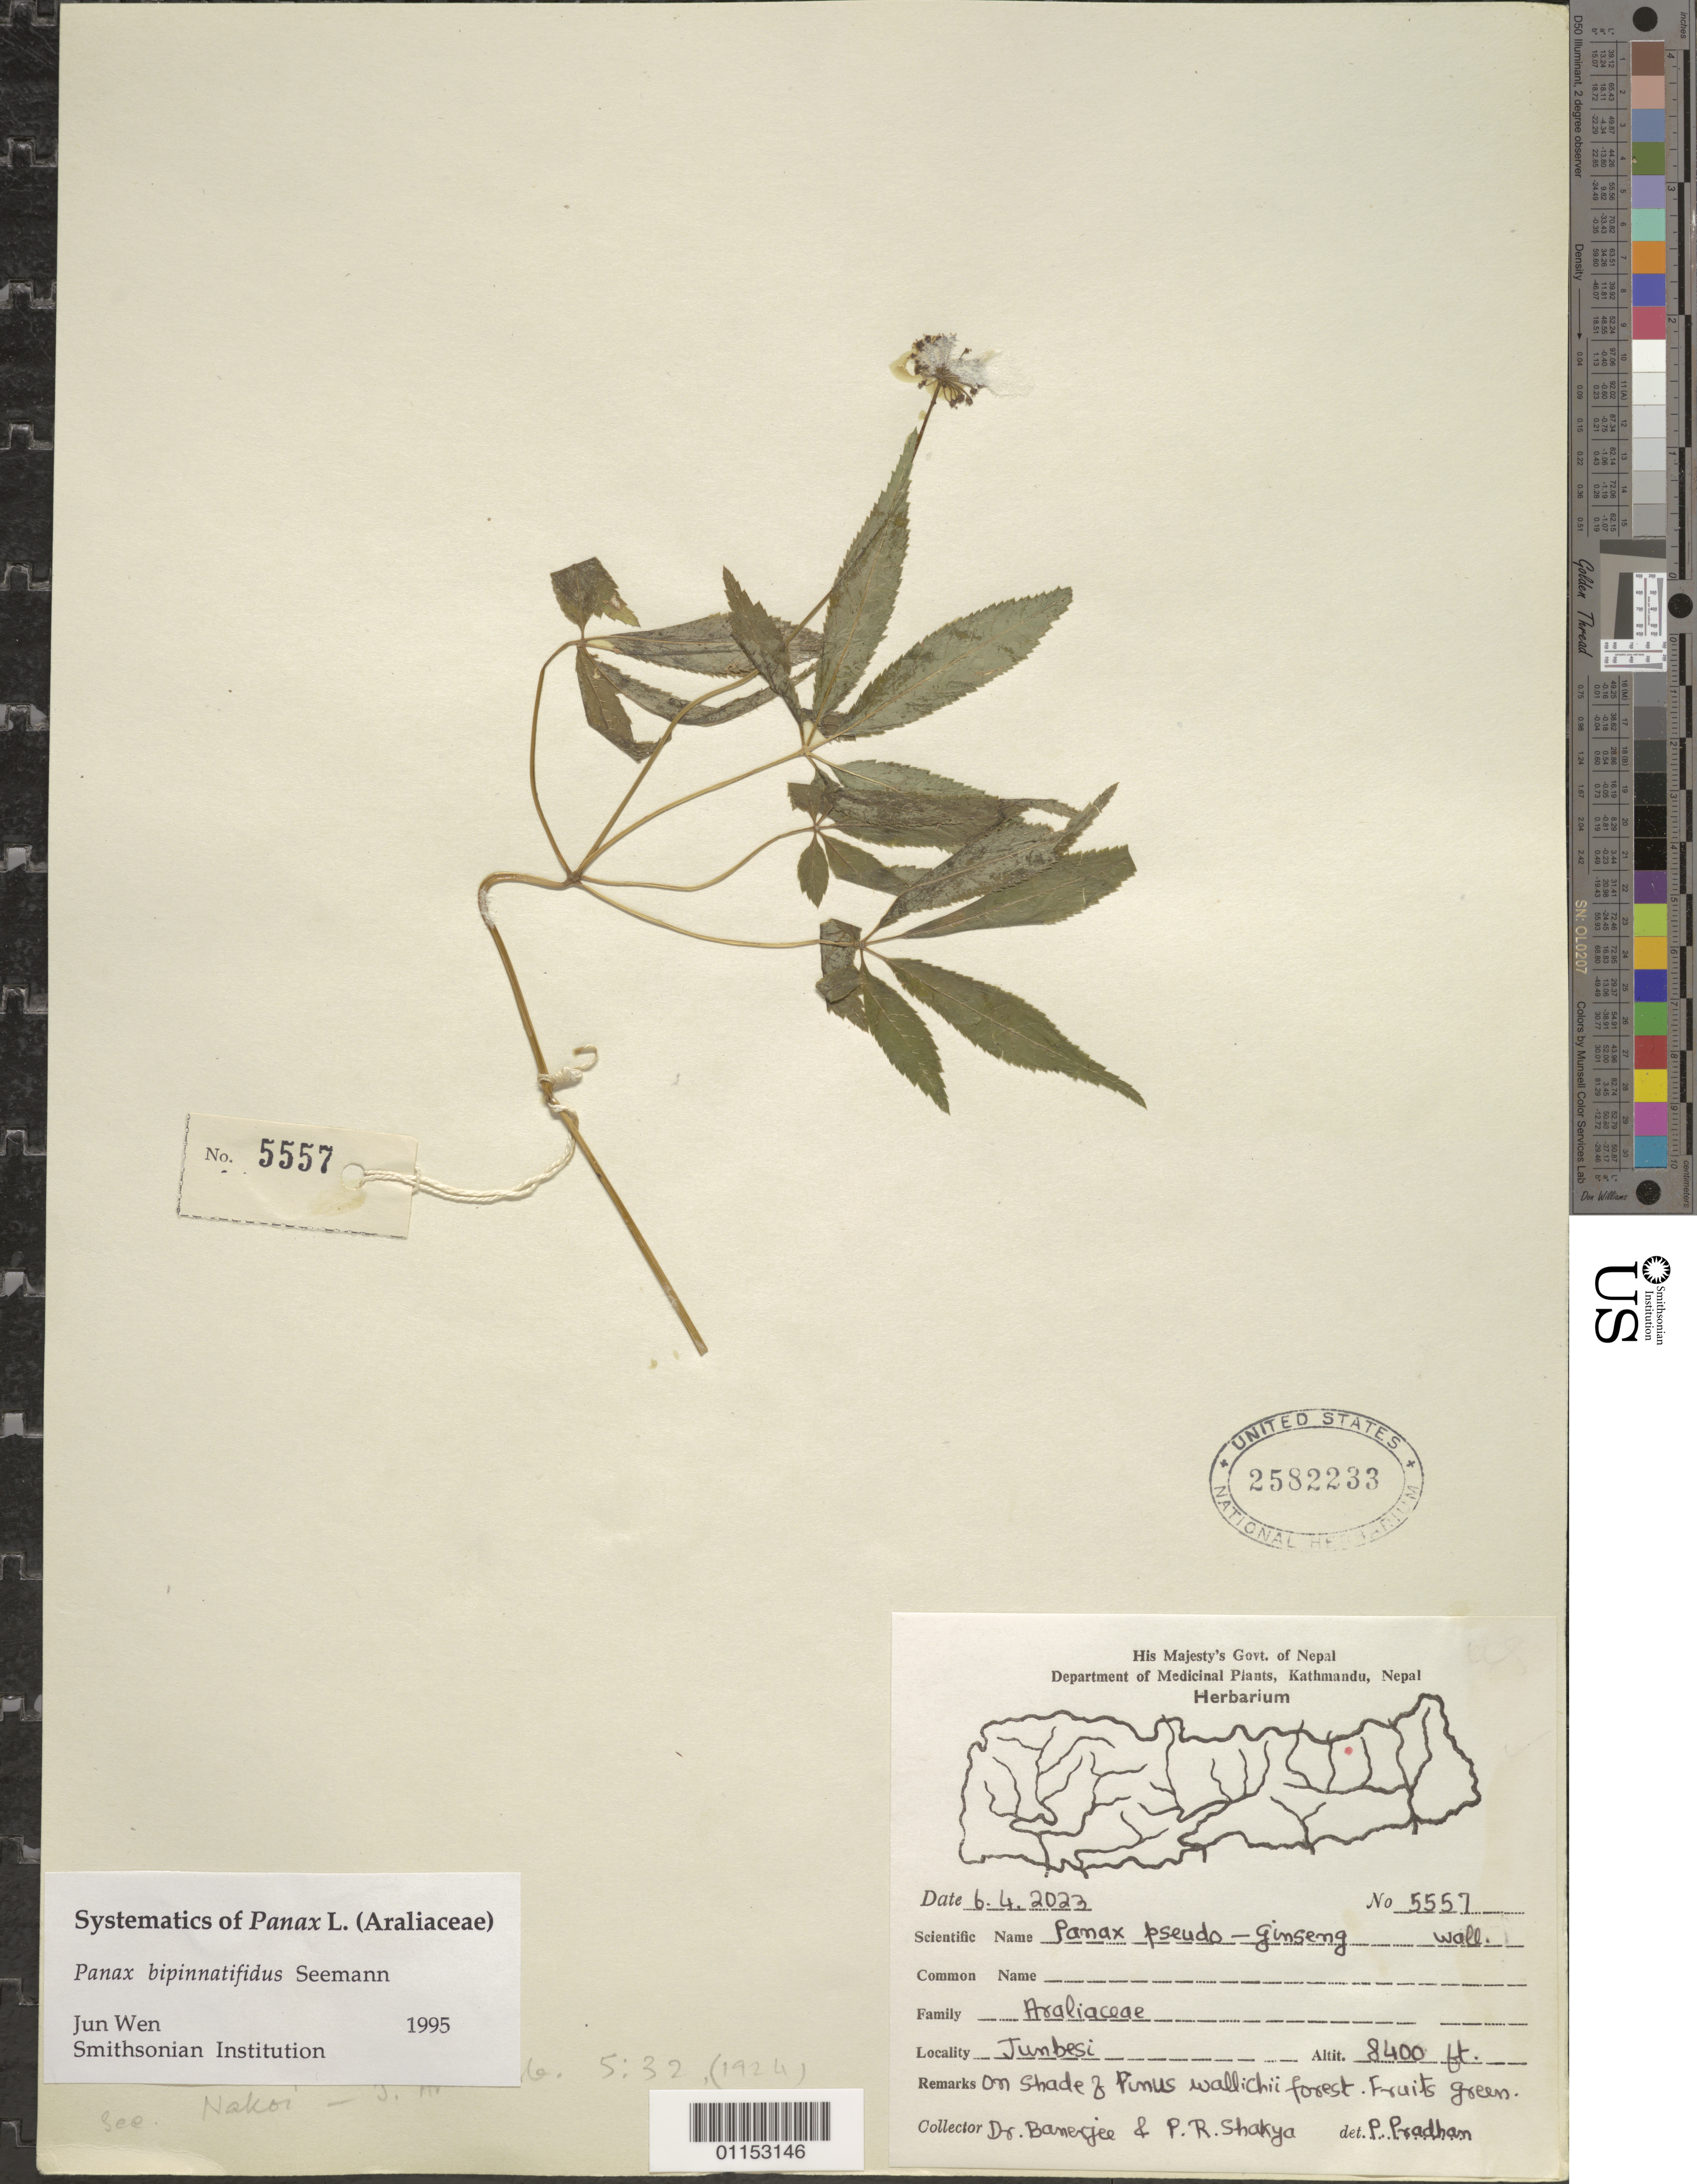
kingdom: Plantae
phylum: Tracheophyta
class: Magnoliopsida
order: Apiales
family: Araliaceae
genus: Panax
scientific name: Panax bipinnatifidus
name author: Seem.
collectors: -. Banerjee & P. Shakya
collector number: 5557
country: Nepal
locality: Junbesi.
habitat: In the shade of forest.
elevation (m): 2560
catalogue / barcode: US 2582233